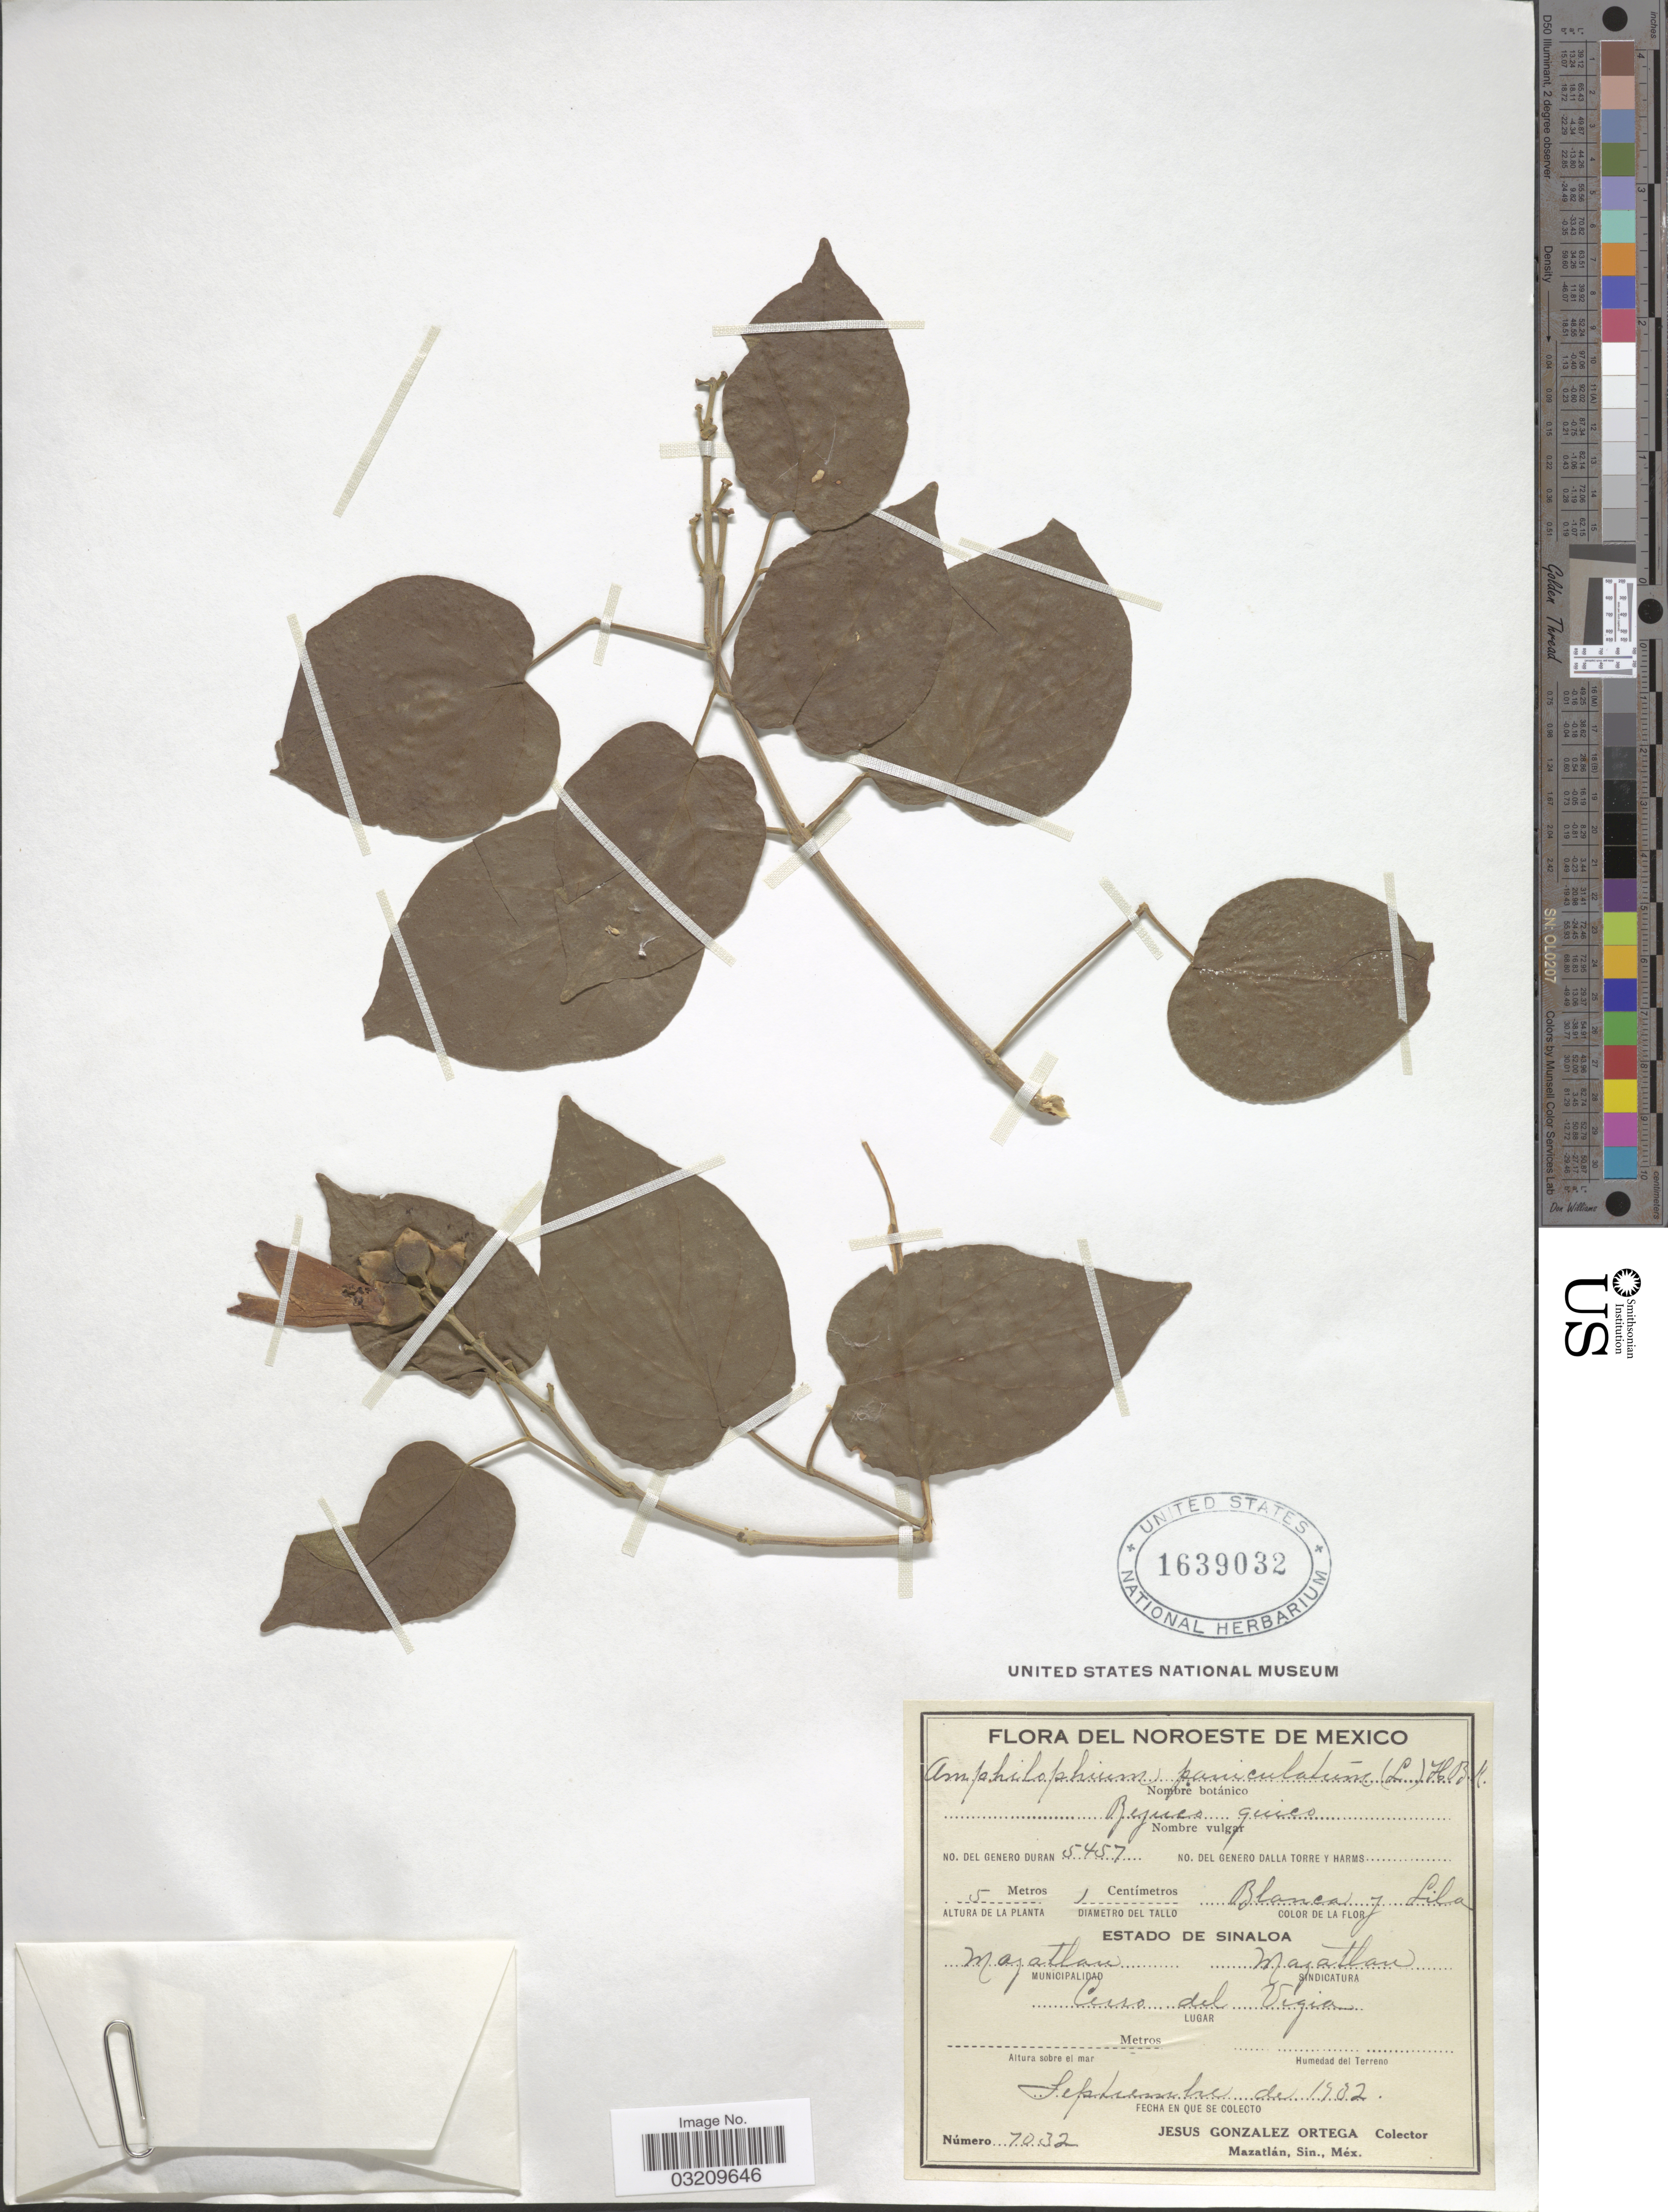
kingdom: Plantae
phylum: Tracheophyta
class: Magnoliopsida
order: Lamiales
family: Bignoniaceae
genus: Amphilophium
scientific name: Amphilophium paniculatum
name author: (L.) Kunth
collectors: J. Ortega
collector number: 7032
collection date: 1902-09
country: Mexico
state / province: Sinaloa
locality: Noroeste de Mexico. Municipalidad Mazatlan. Sindicatura Mazatlan. Cerro del Vigia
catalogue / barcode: US 1639032